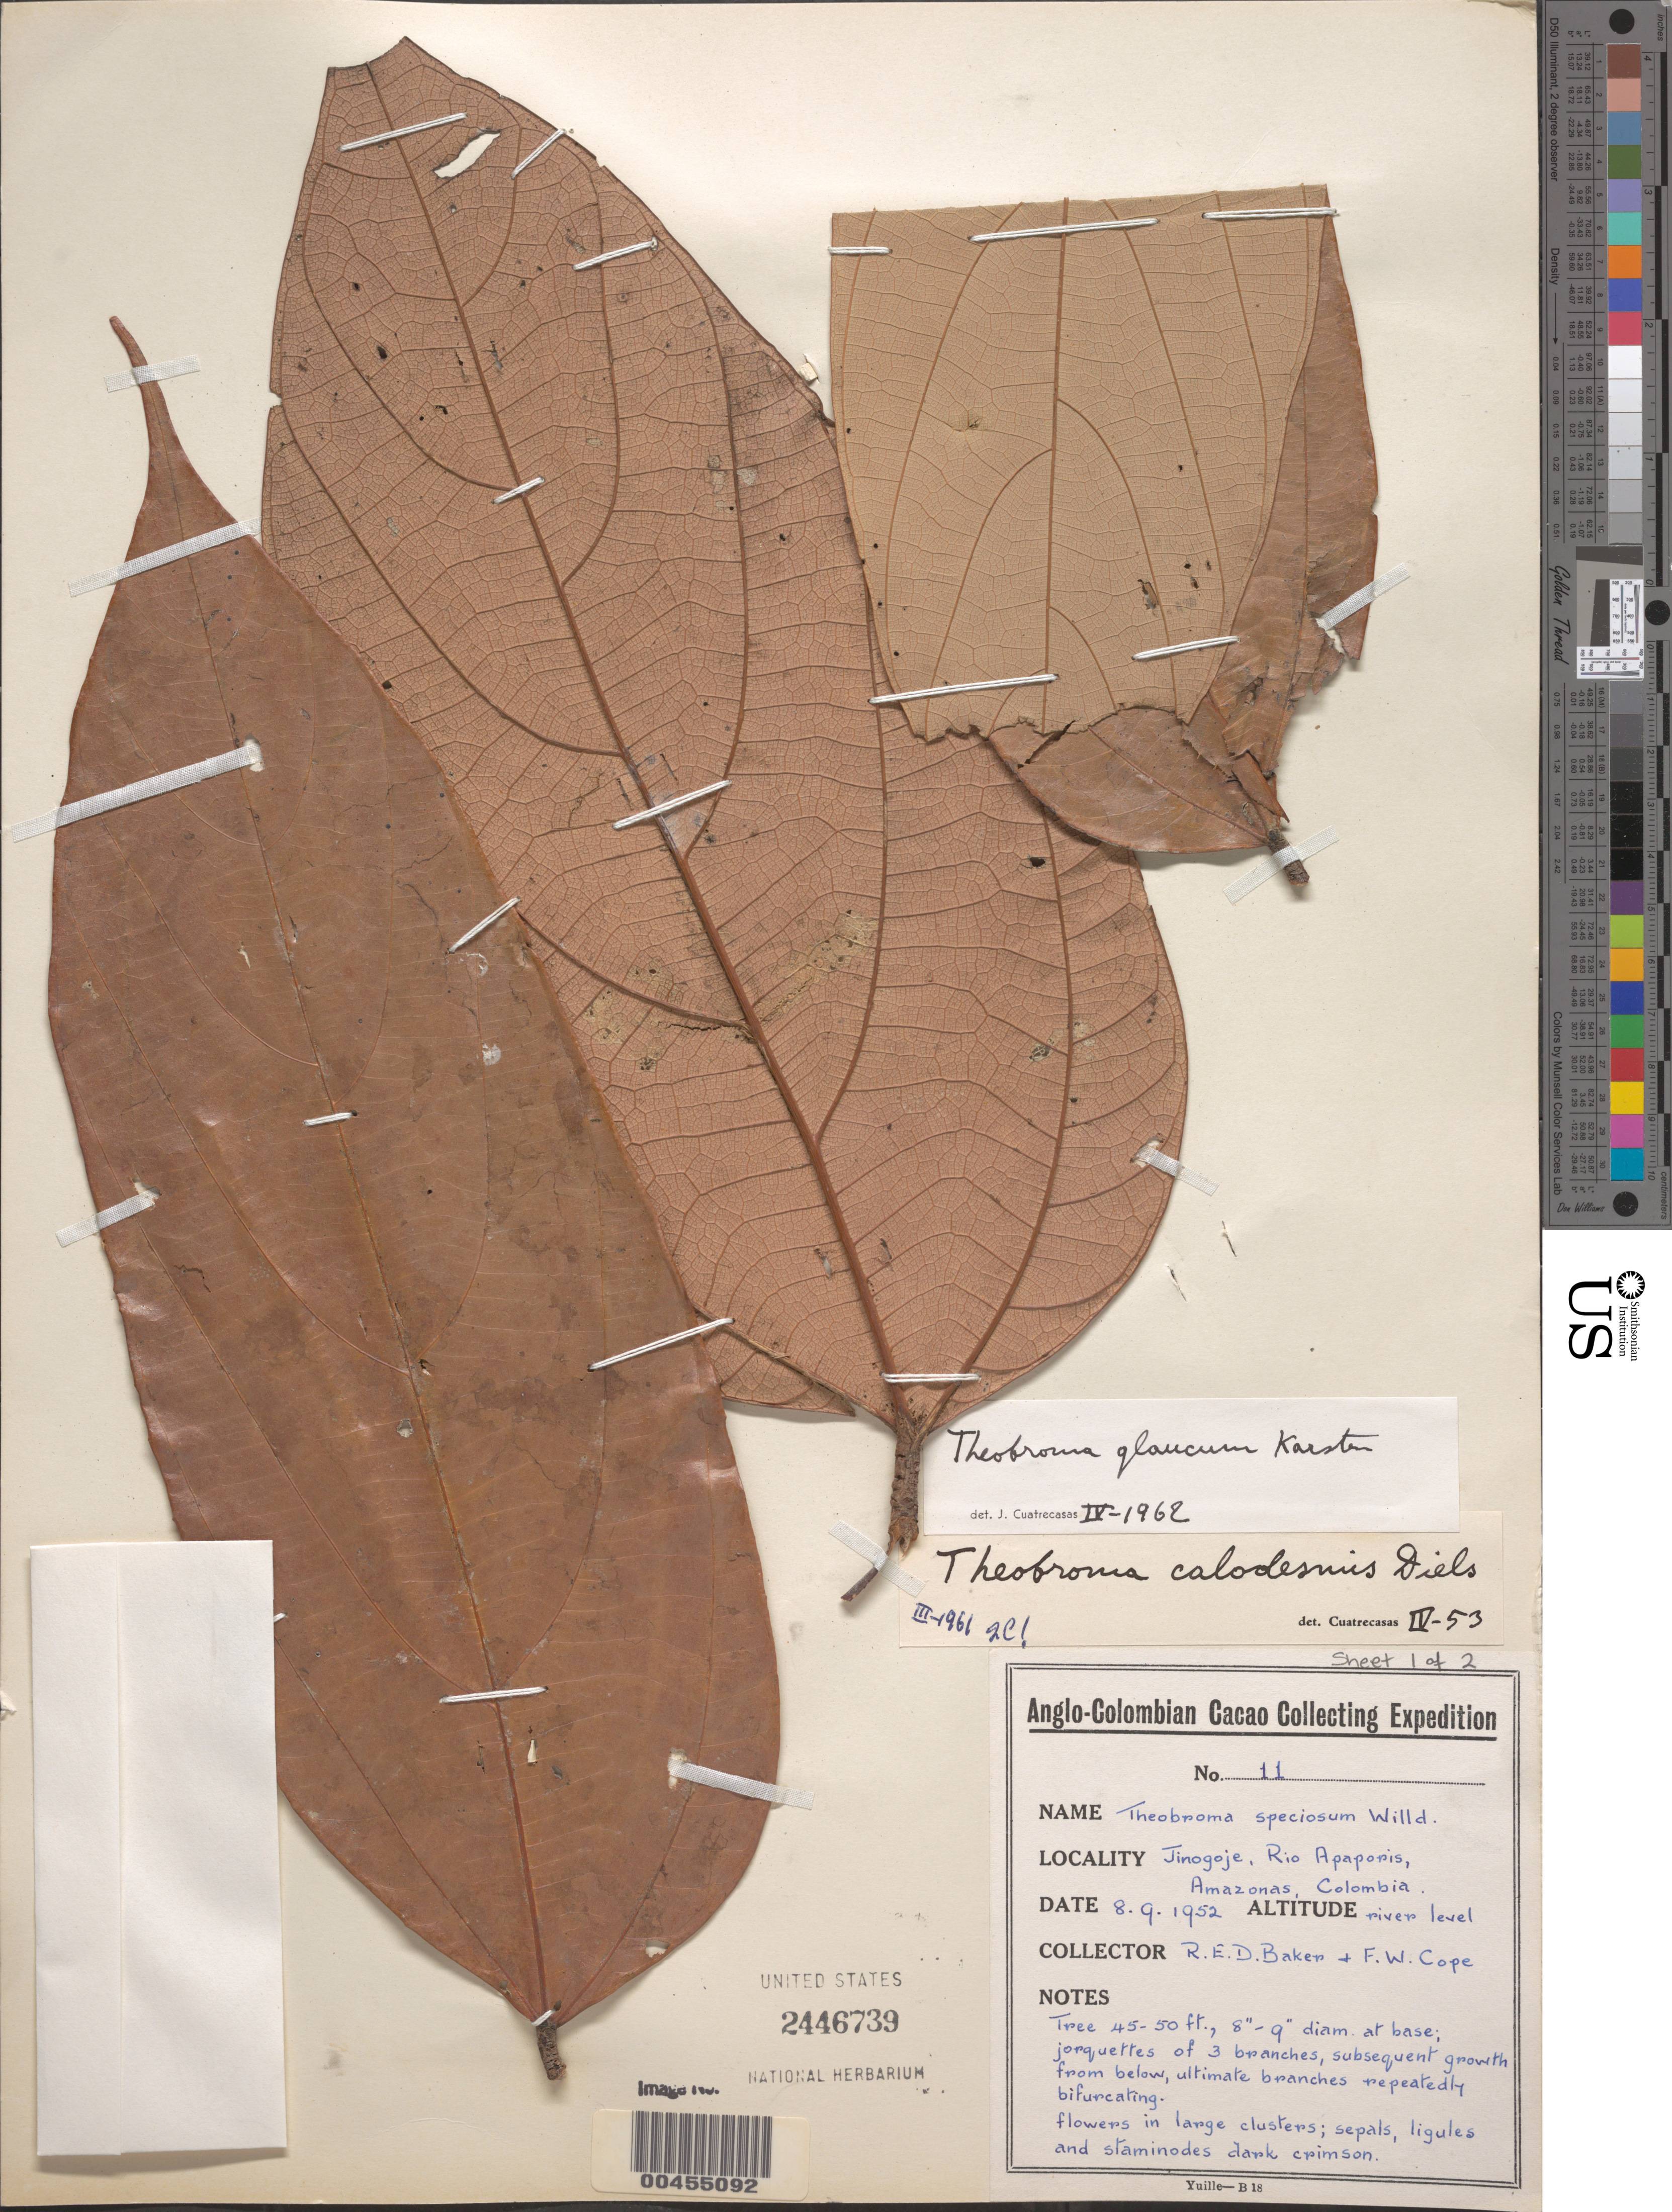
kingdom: Plantae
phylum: Tracheophyta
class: Magnoliopsida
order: Malvales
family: Malvaceae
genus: Theobroma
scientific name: Theobroma glaucum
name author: H. Karst.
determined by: Cuatrecasas, J.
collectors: R. E. D. Baker & F. Cope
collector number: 11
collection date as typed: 08 Sep 1952 or 09 Aug 1952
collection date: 1952-08-09 or 1952-09-08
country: Colombia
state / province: Amazônas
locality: Jinogoje, Río Apaporis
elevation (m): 0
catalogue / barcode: US 2446739